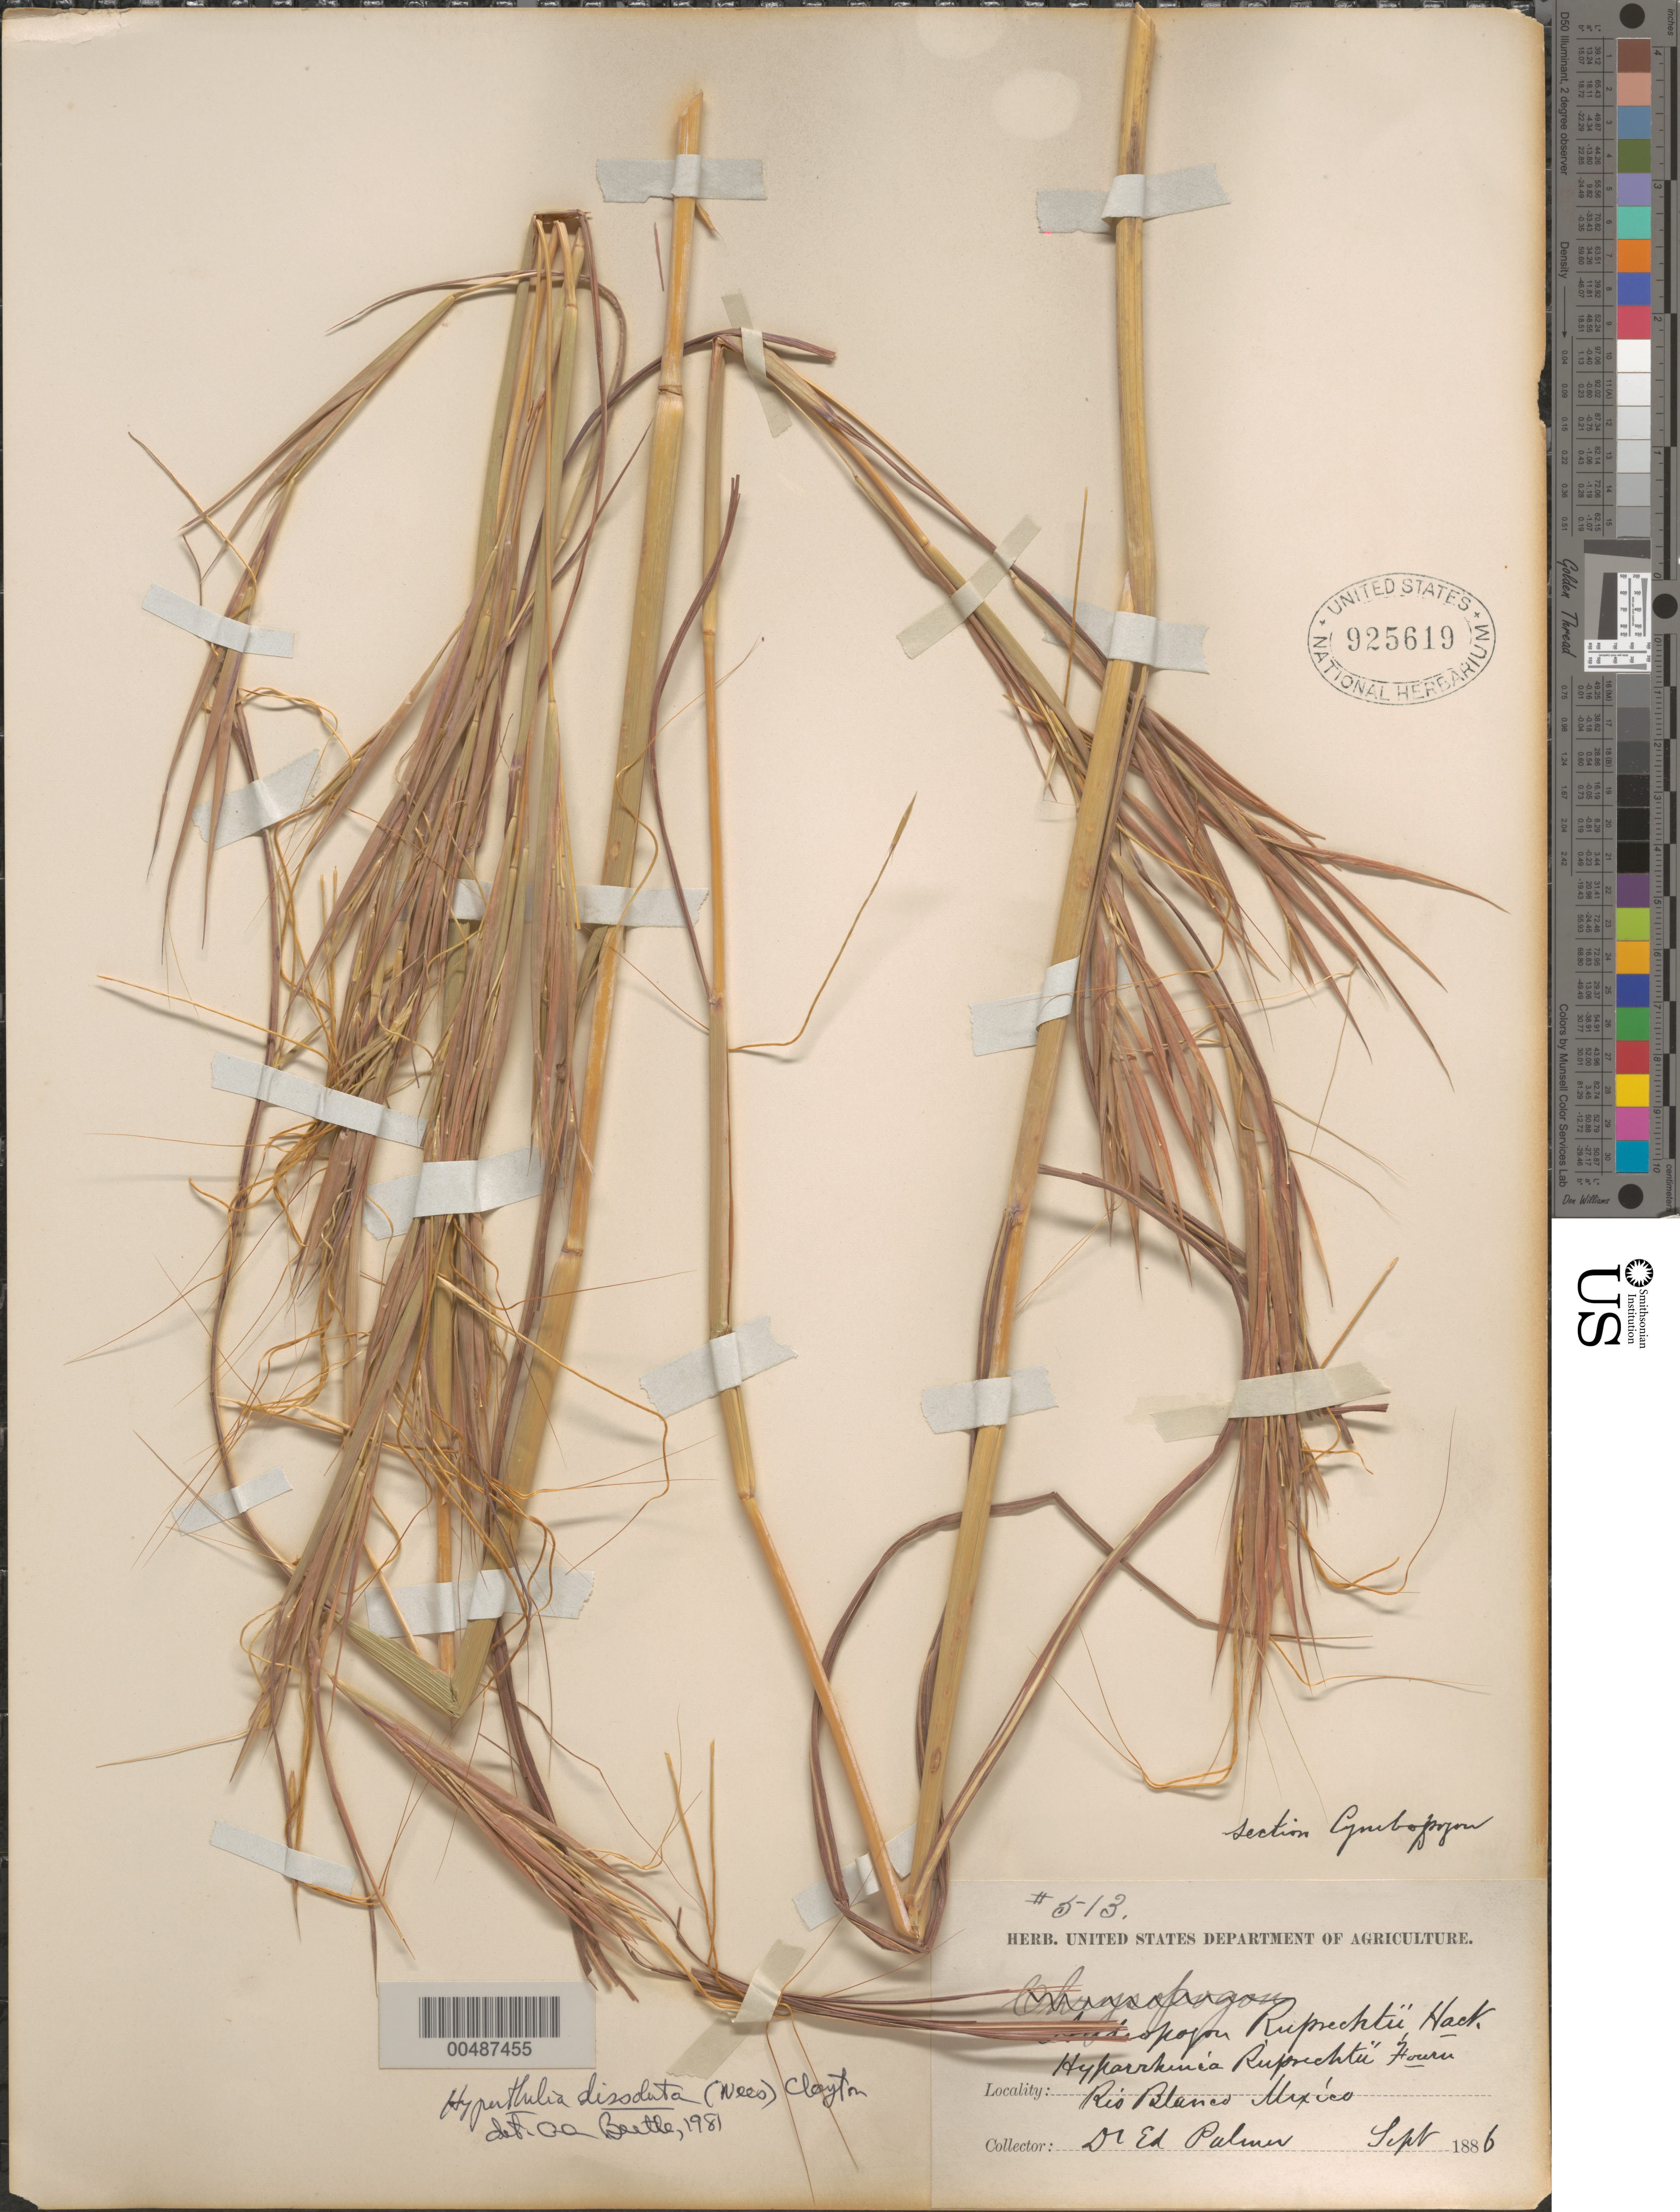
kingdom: Plantae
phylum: Tracheophyta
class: Liliopsida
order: Poales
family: Poaceae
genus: Hyperthelia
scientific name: Hyperthelia dissoluta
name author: (Nees ex Steud.) Clayton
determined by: Beetle, Alan A.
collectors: E. Palmer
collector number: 513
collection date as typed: Sep 1886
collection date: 1886-09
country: Mexico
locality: Rio Blanco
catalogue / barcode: US 925619